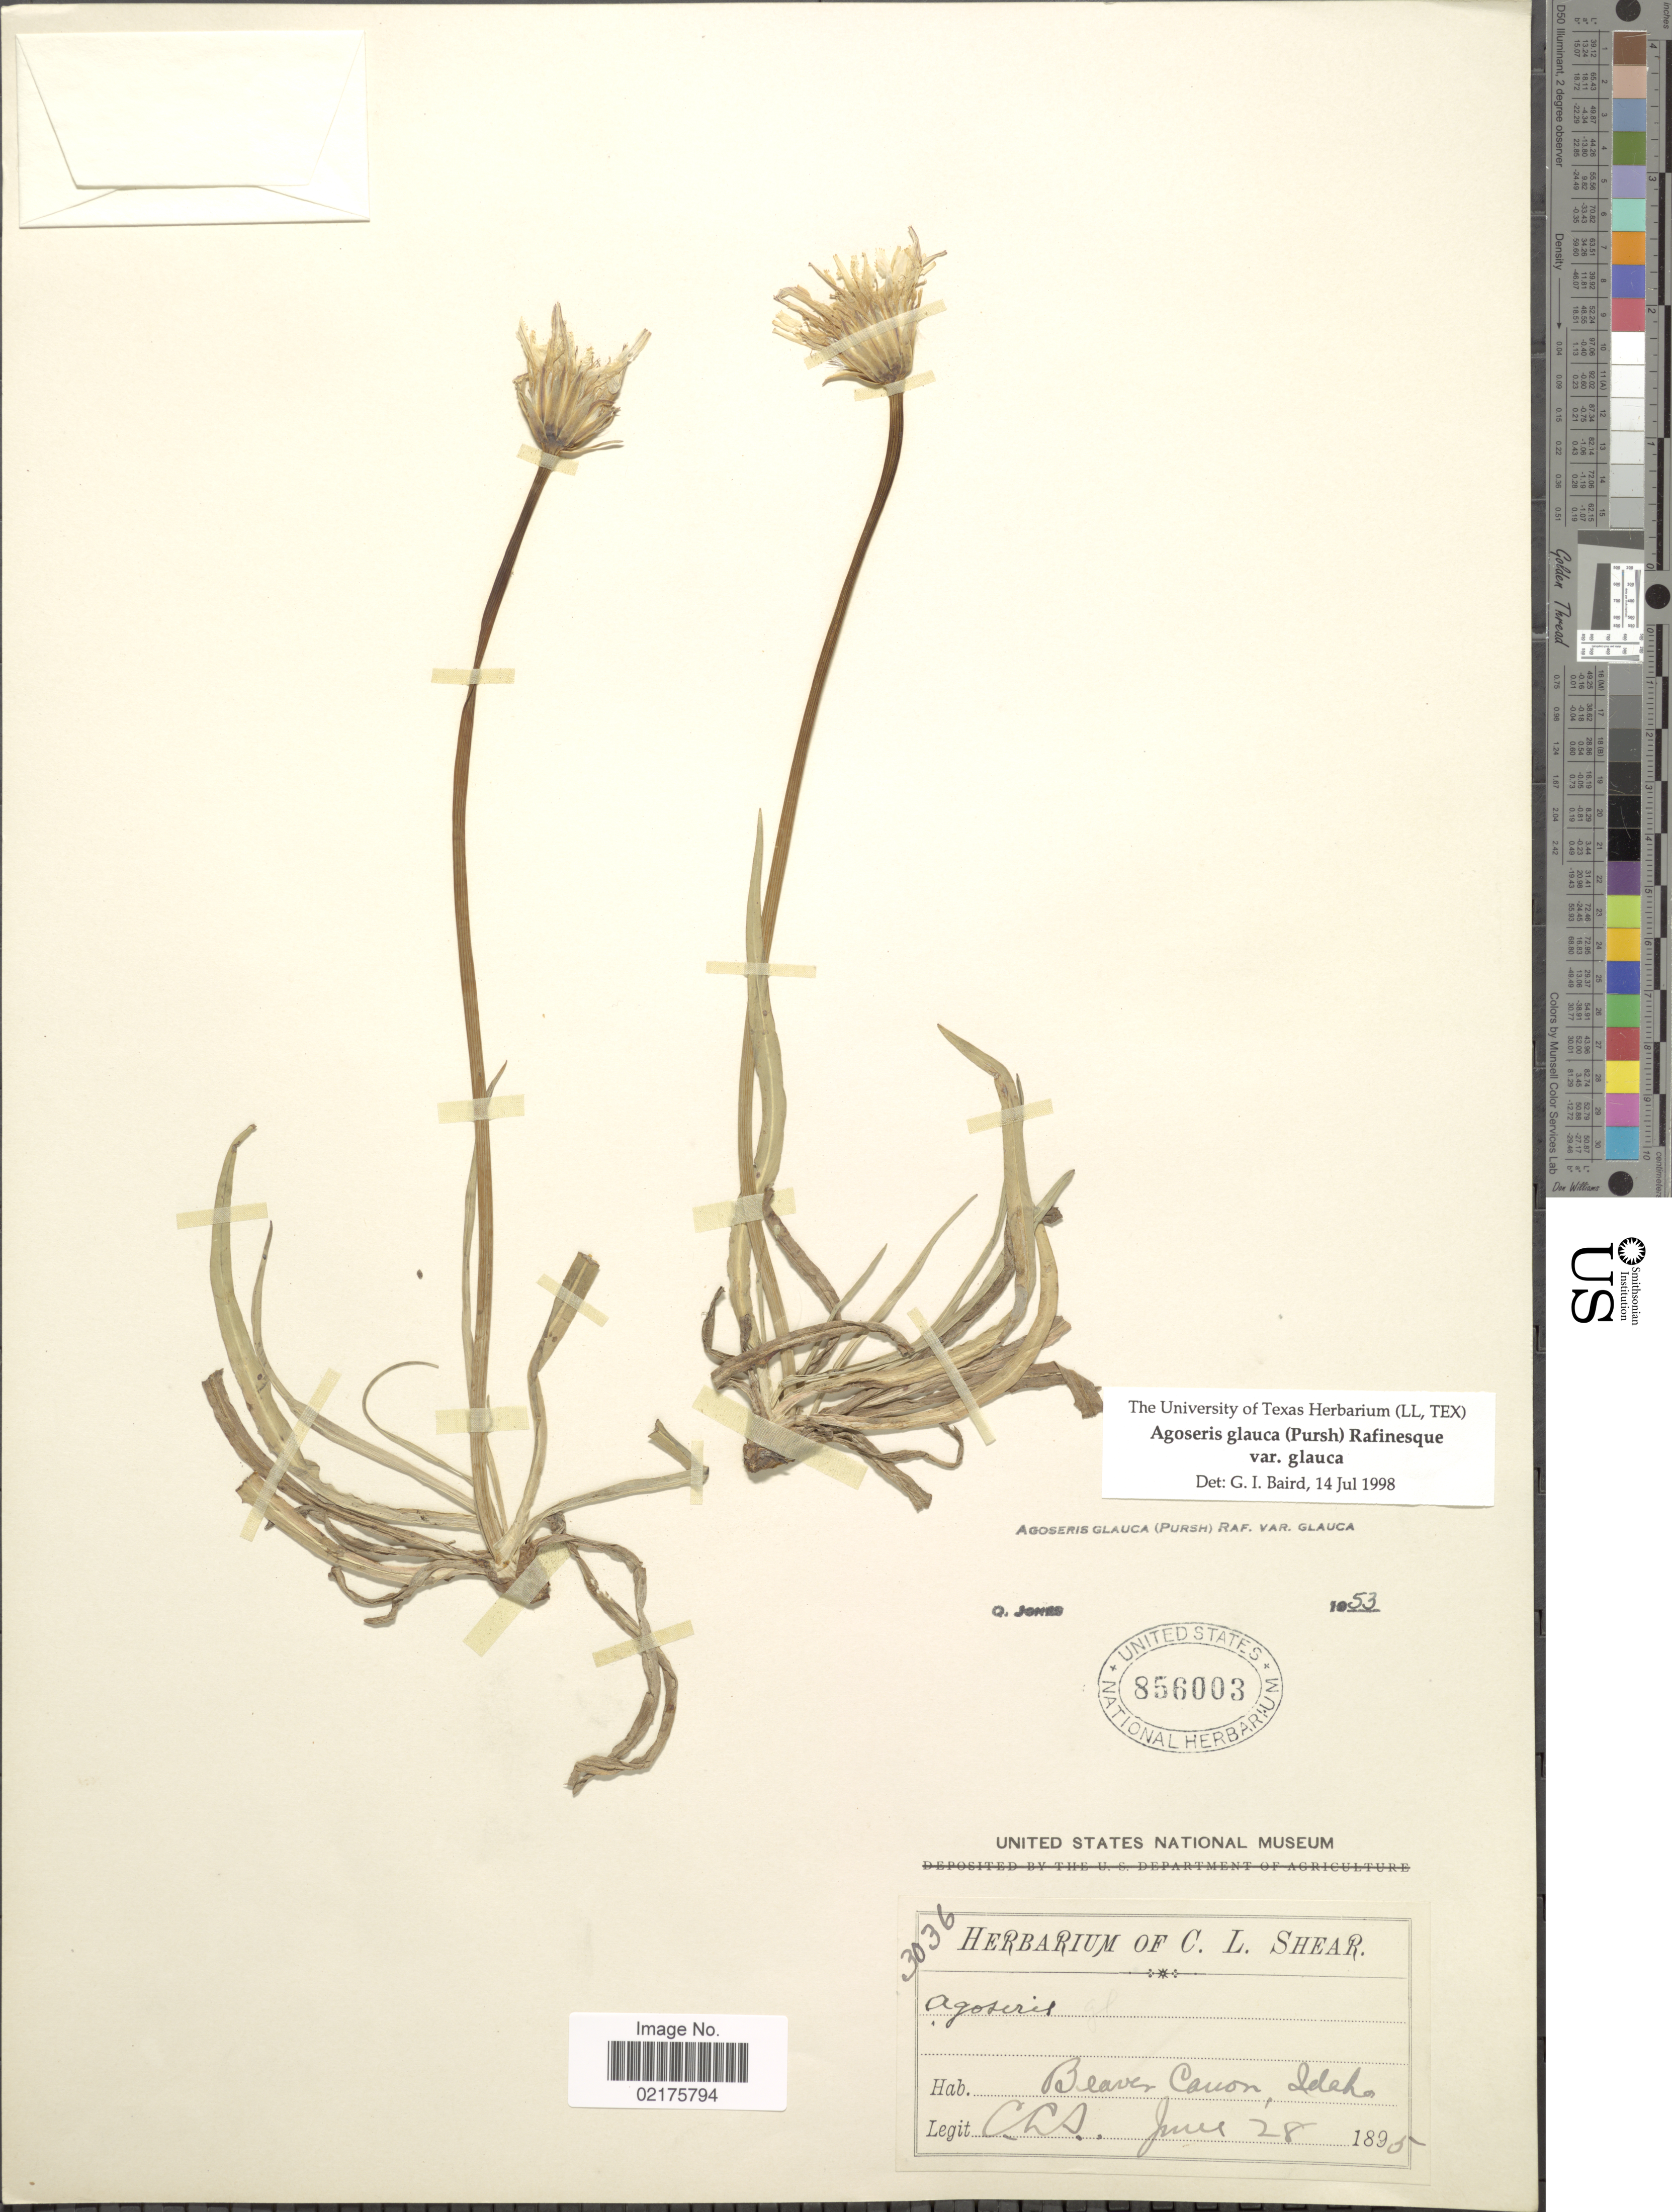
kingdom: Plantae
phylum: Tracheophyta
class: Magnoliopsida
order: Asterales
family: Asteraceae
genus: Agoseris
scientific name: Agoseris glauca var. glauca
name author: (Pursh) Raf.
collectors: C. L. Shear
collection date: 1895-06-28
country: United States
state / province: Idaho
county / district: Nez Perce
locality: Beaver Canon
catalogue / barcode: US 856003